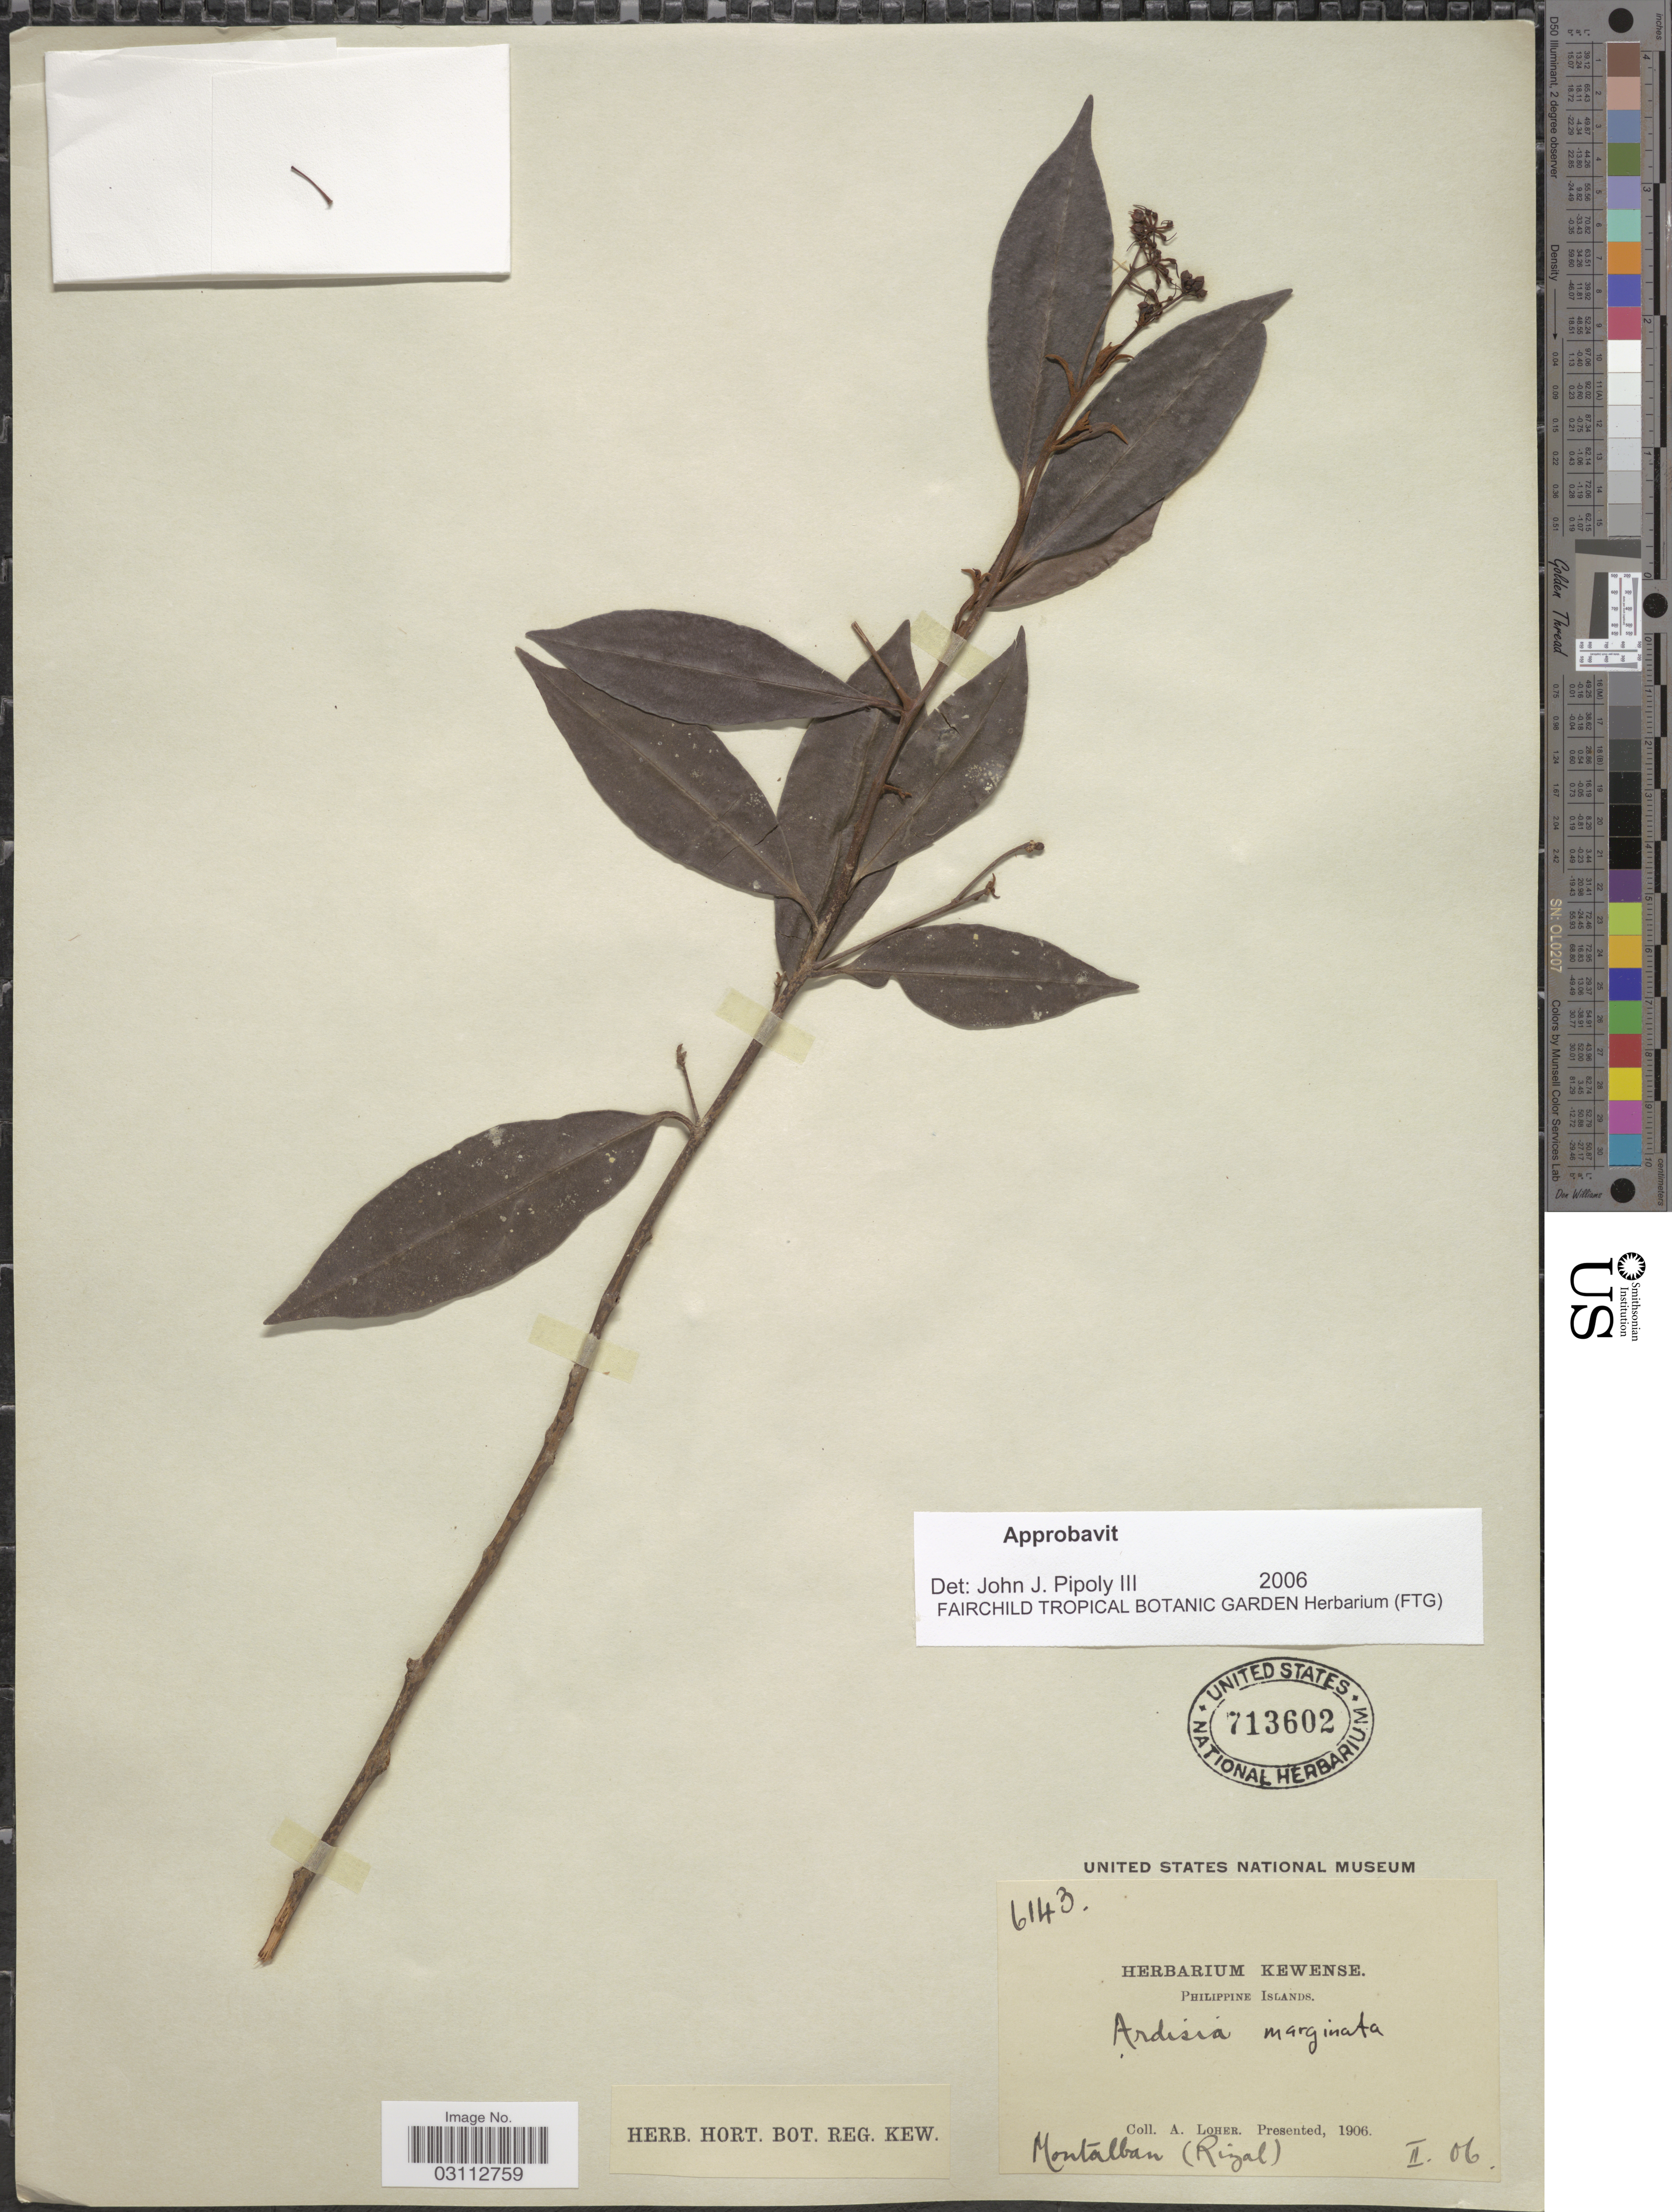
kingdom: Plantae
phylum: Tracheophyta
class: Magnoliopsida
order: Ericales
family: Primulaceae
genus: Ardisia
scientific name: Ardisia marginata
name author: Blume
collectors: A. Loher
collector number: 6143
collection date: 1906-02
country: Philippines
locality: Philippine Islands. Montalban (Rizal).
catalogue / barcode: US 713602